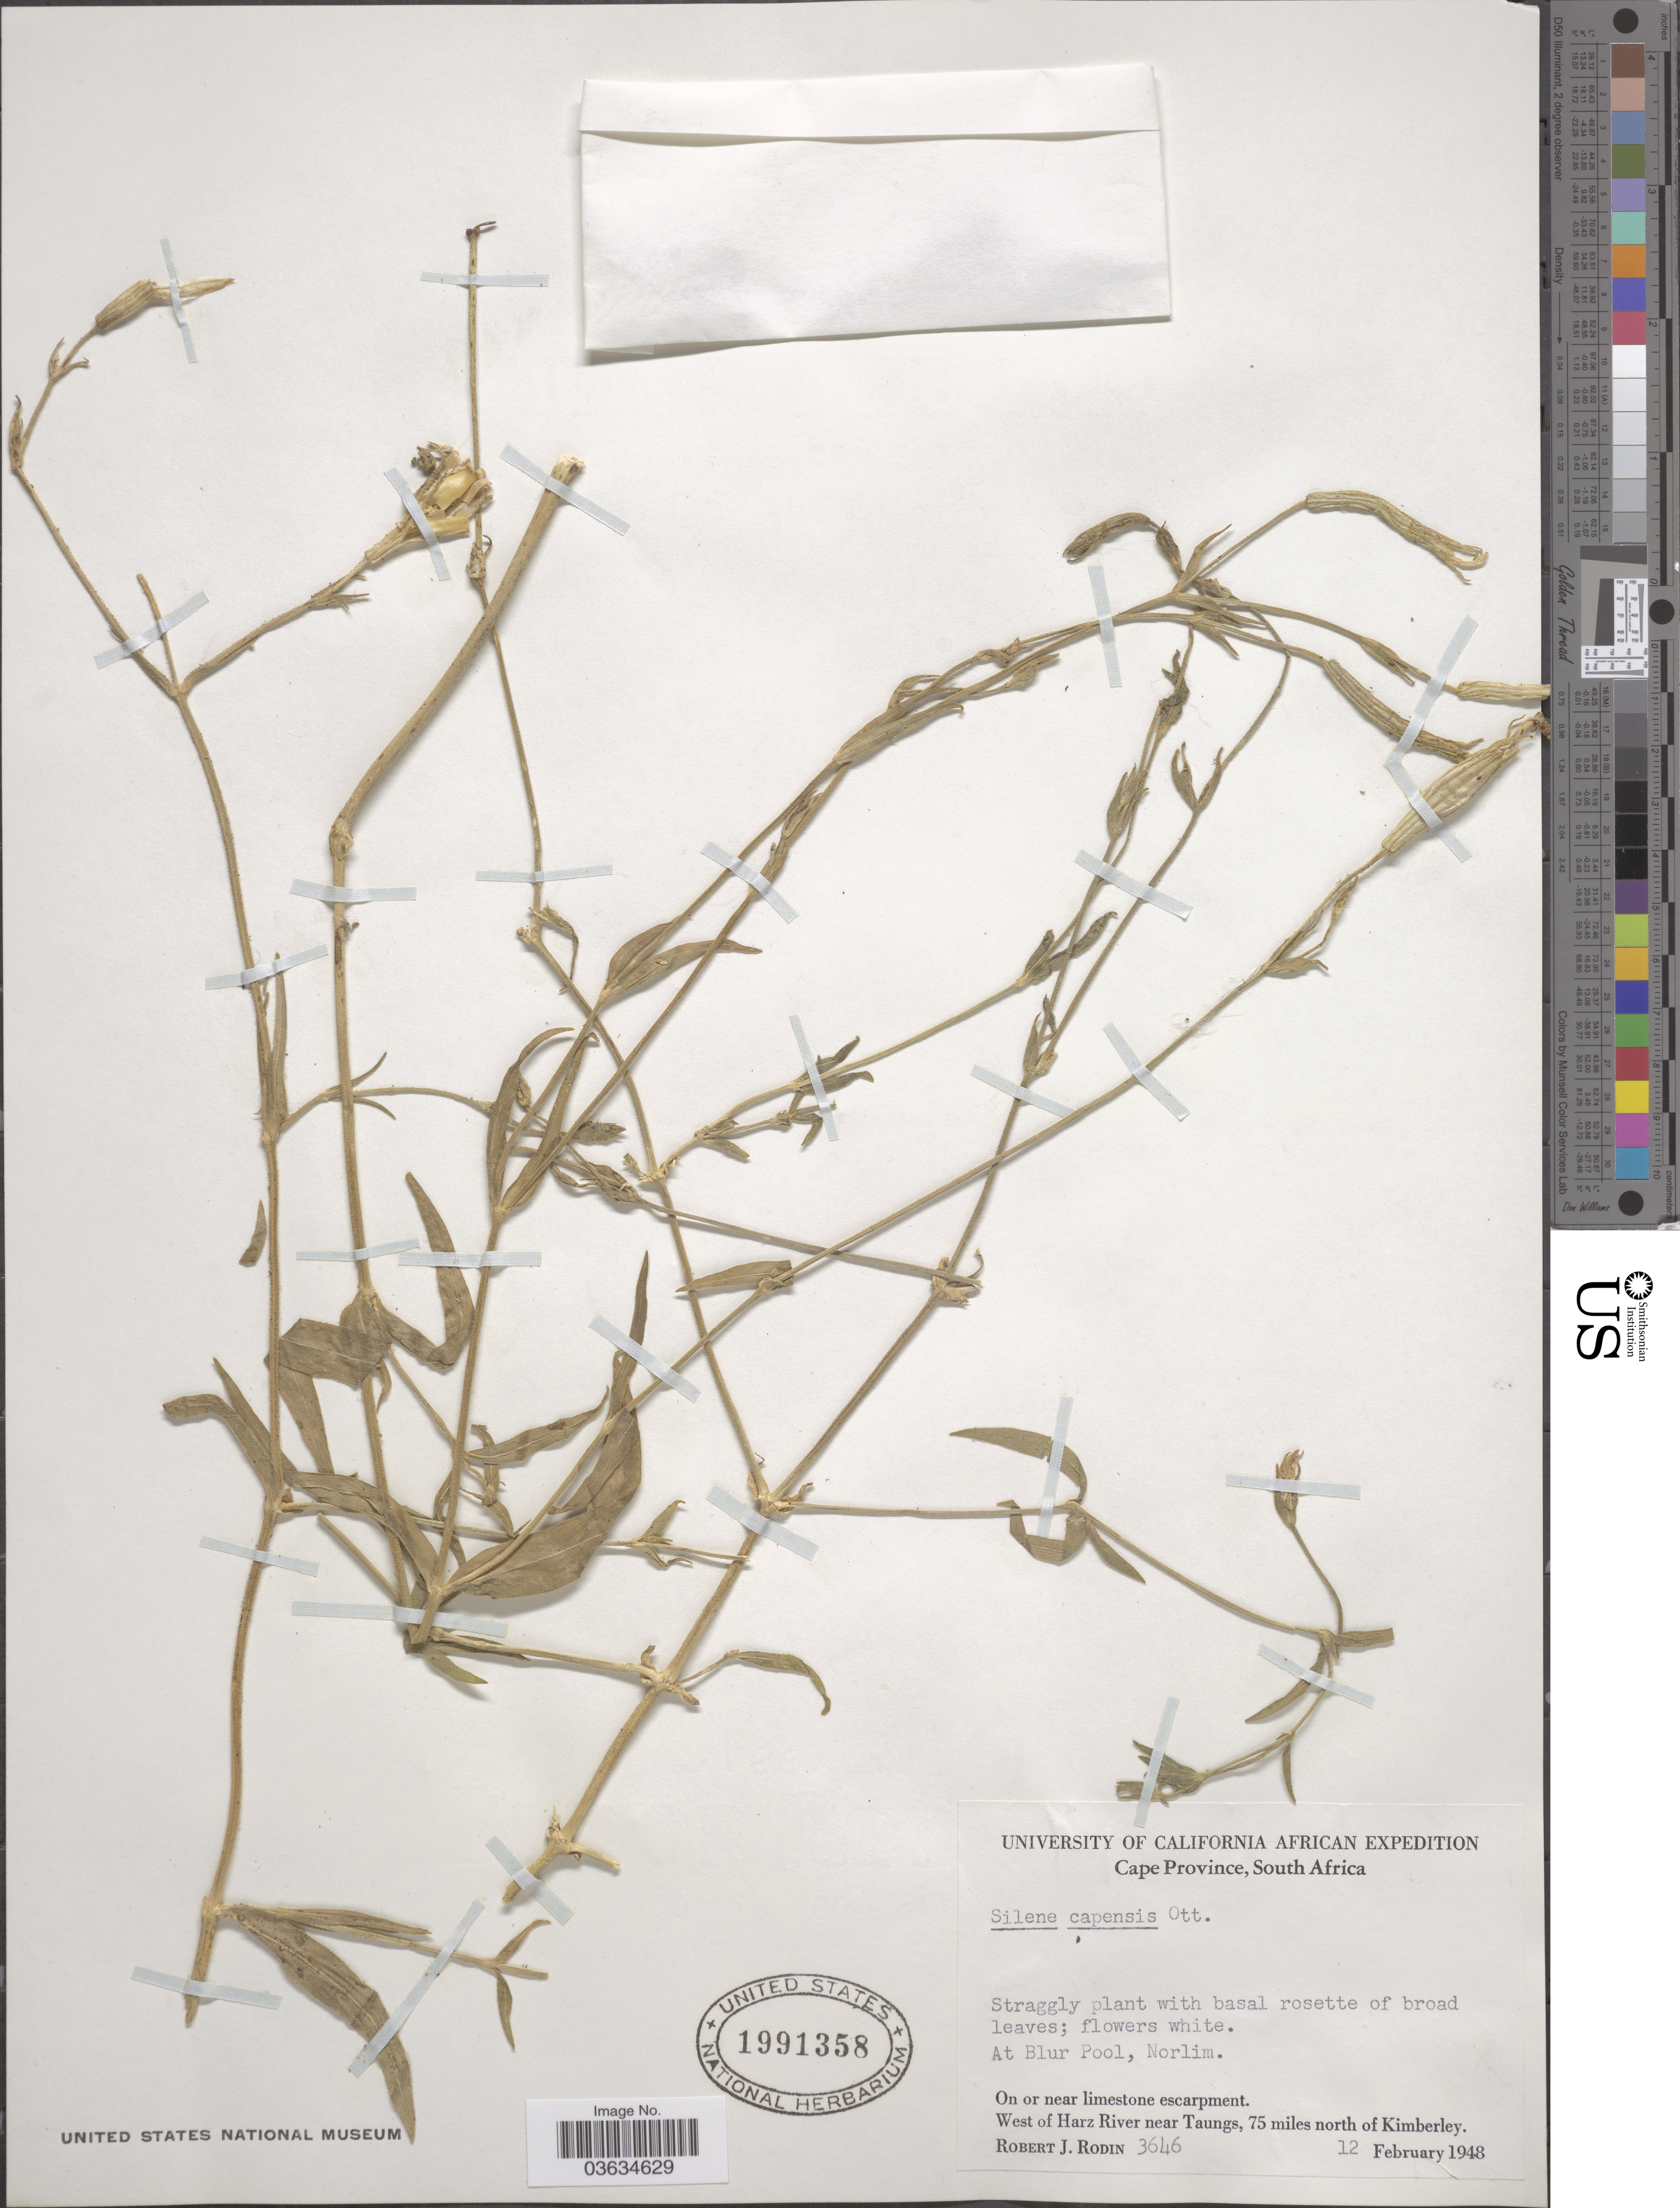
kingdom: Plantae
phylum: Tracheophyta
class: Magnoliopsida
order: Caryophyllales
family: Caryophyllaceae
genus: Silene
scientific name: Silene capensis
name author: Otth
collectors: R. J. Rodin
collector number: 3646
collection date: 1948-02-12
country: South Africa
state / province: Northern Cape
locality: At Blur Pool, Norlim. On or near limestone escarpment. West of Harz River near Taungs, 75 miles north of Kimberley.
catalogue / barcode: US 1991358